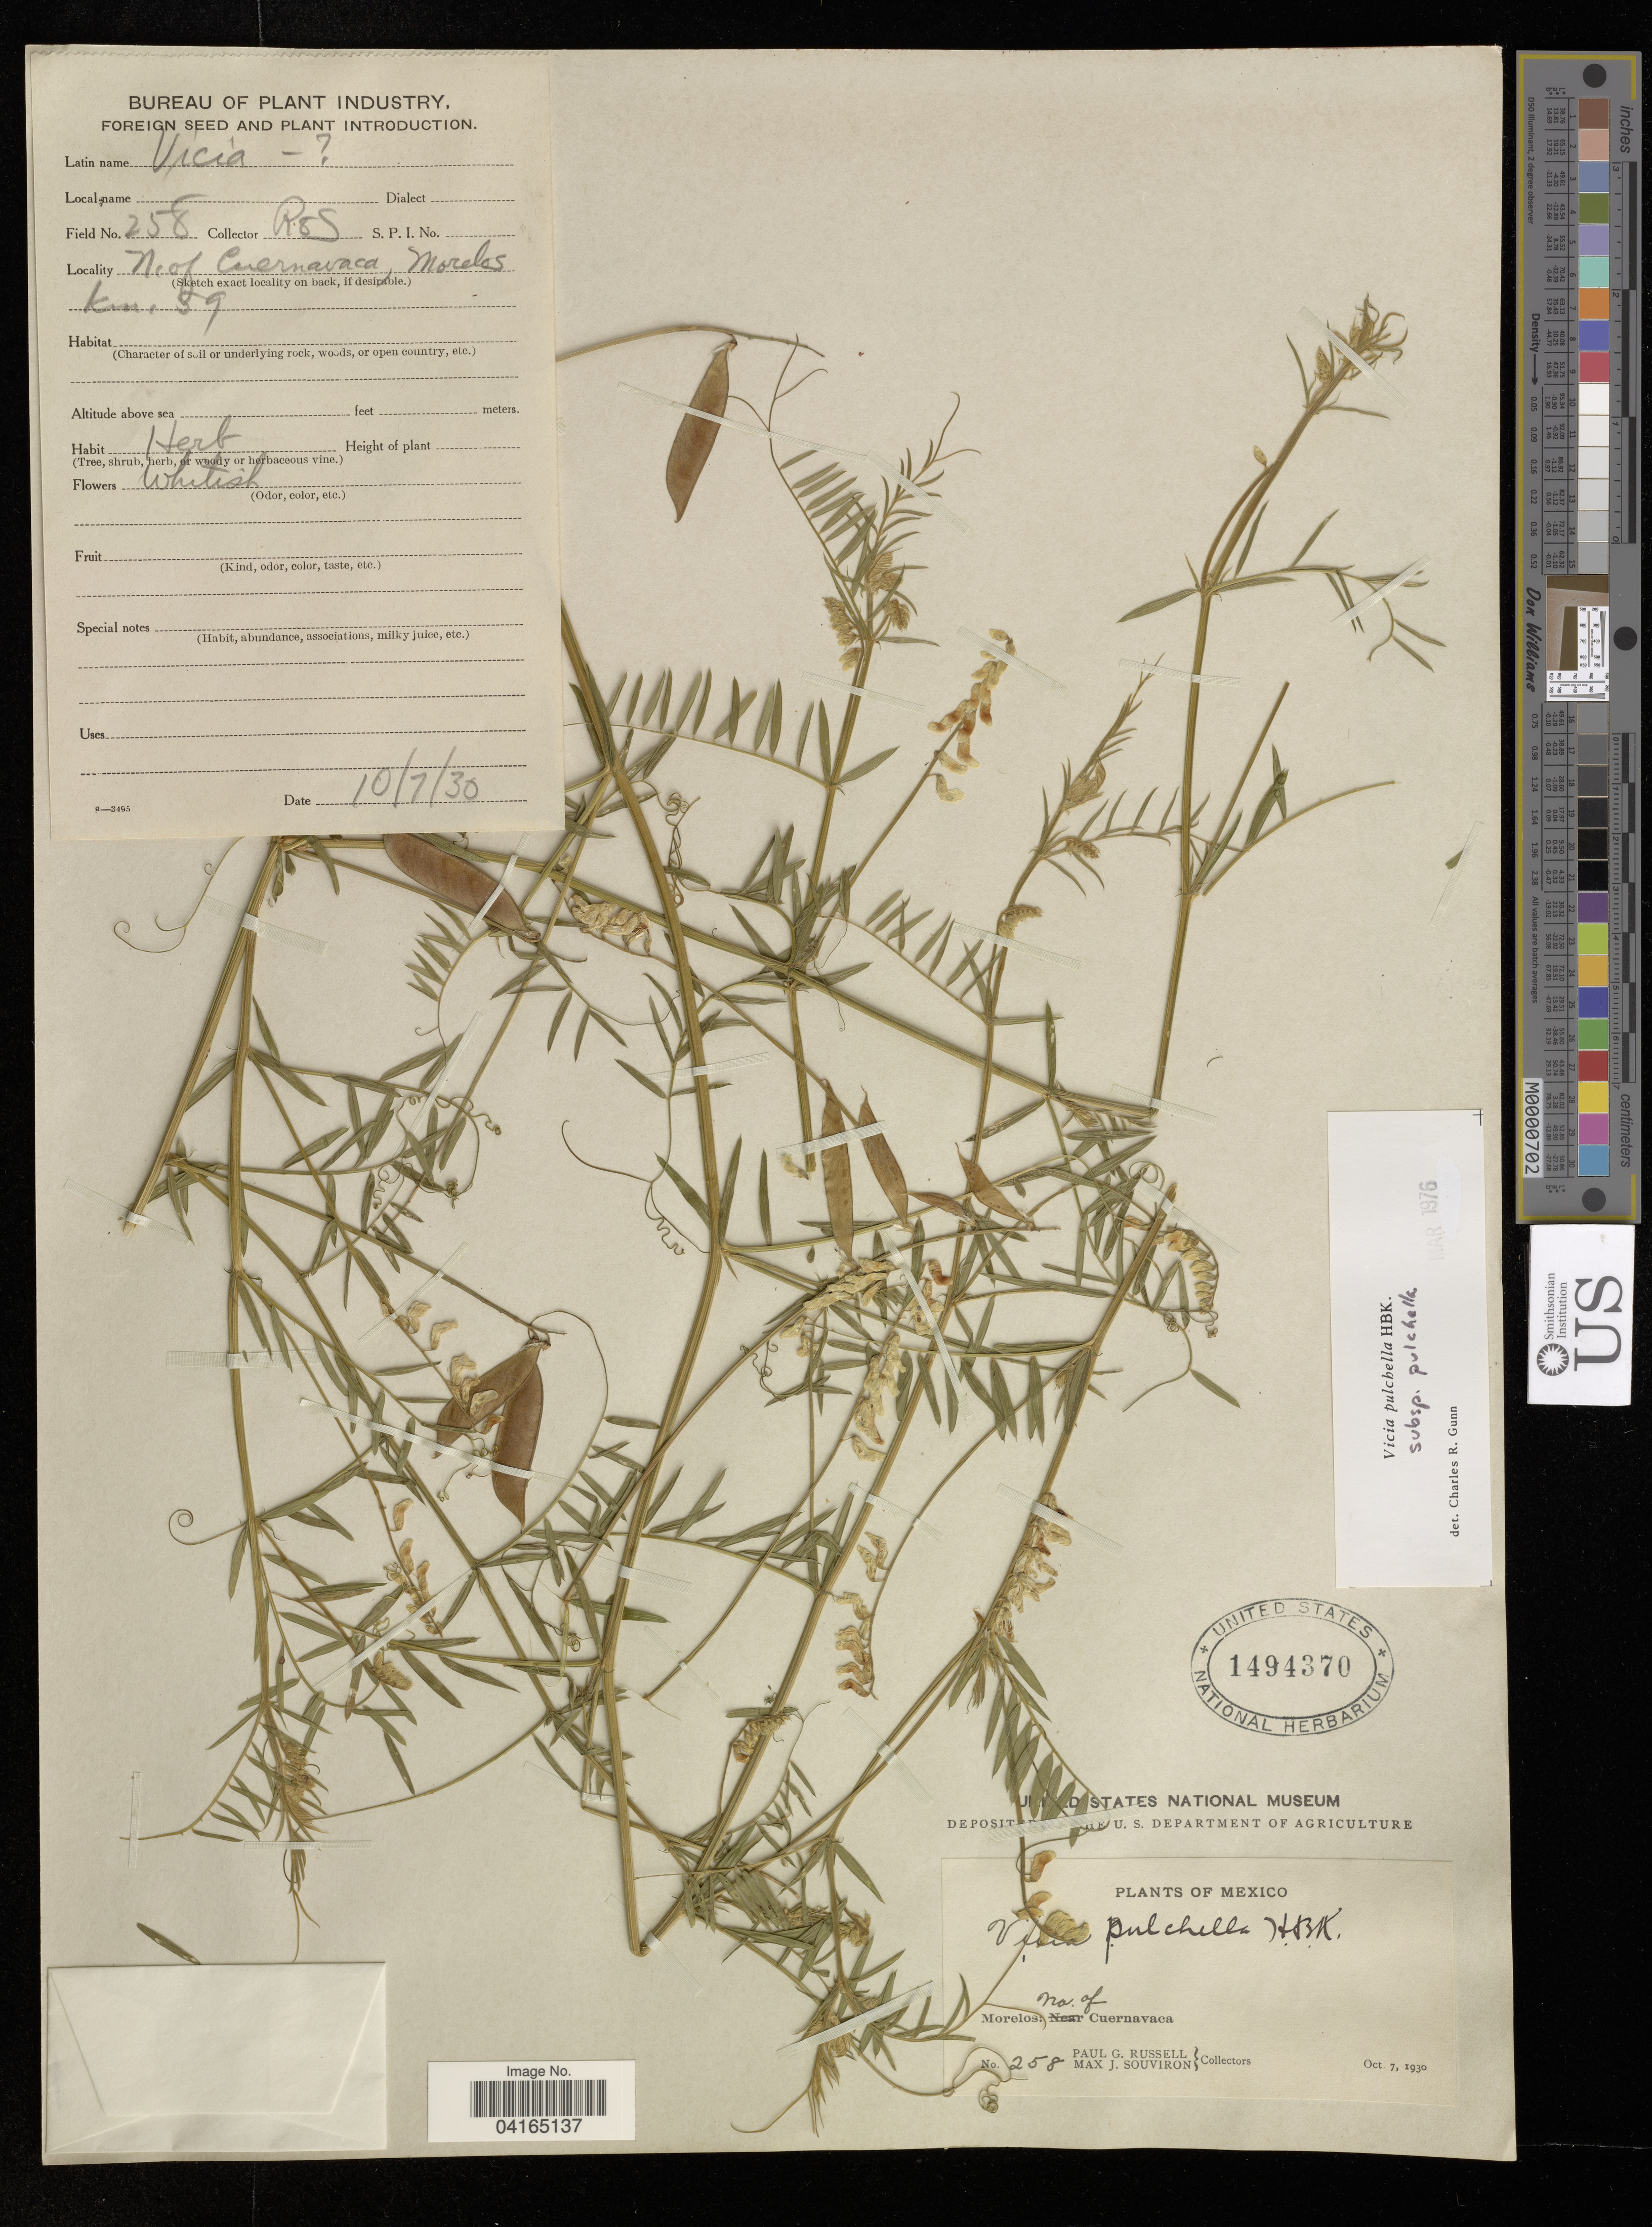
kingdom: Plantae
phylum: Tracheophyta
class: Magnoliopsida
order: Fabales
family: Fabaceae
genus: Vicia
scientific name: Vicia pulchella subsp. pulchella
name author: Kunth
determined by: Hechenleitner, Paulina, RBG Edinburgh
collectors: P. G. Russell & M. J. Souviron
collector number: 258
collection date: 1930-10-07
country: Mexico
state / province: Morelos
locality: No. of Cuernavaca. km. 59.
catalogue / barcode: US 1494370